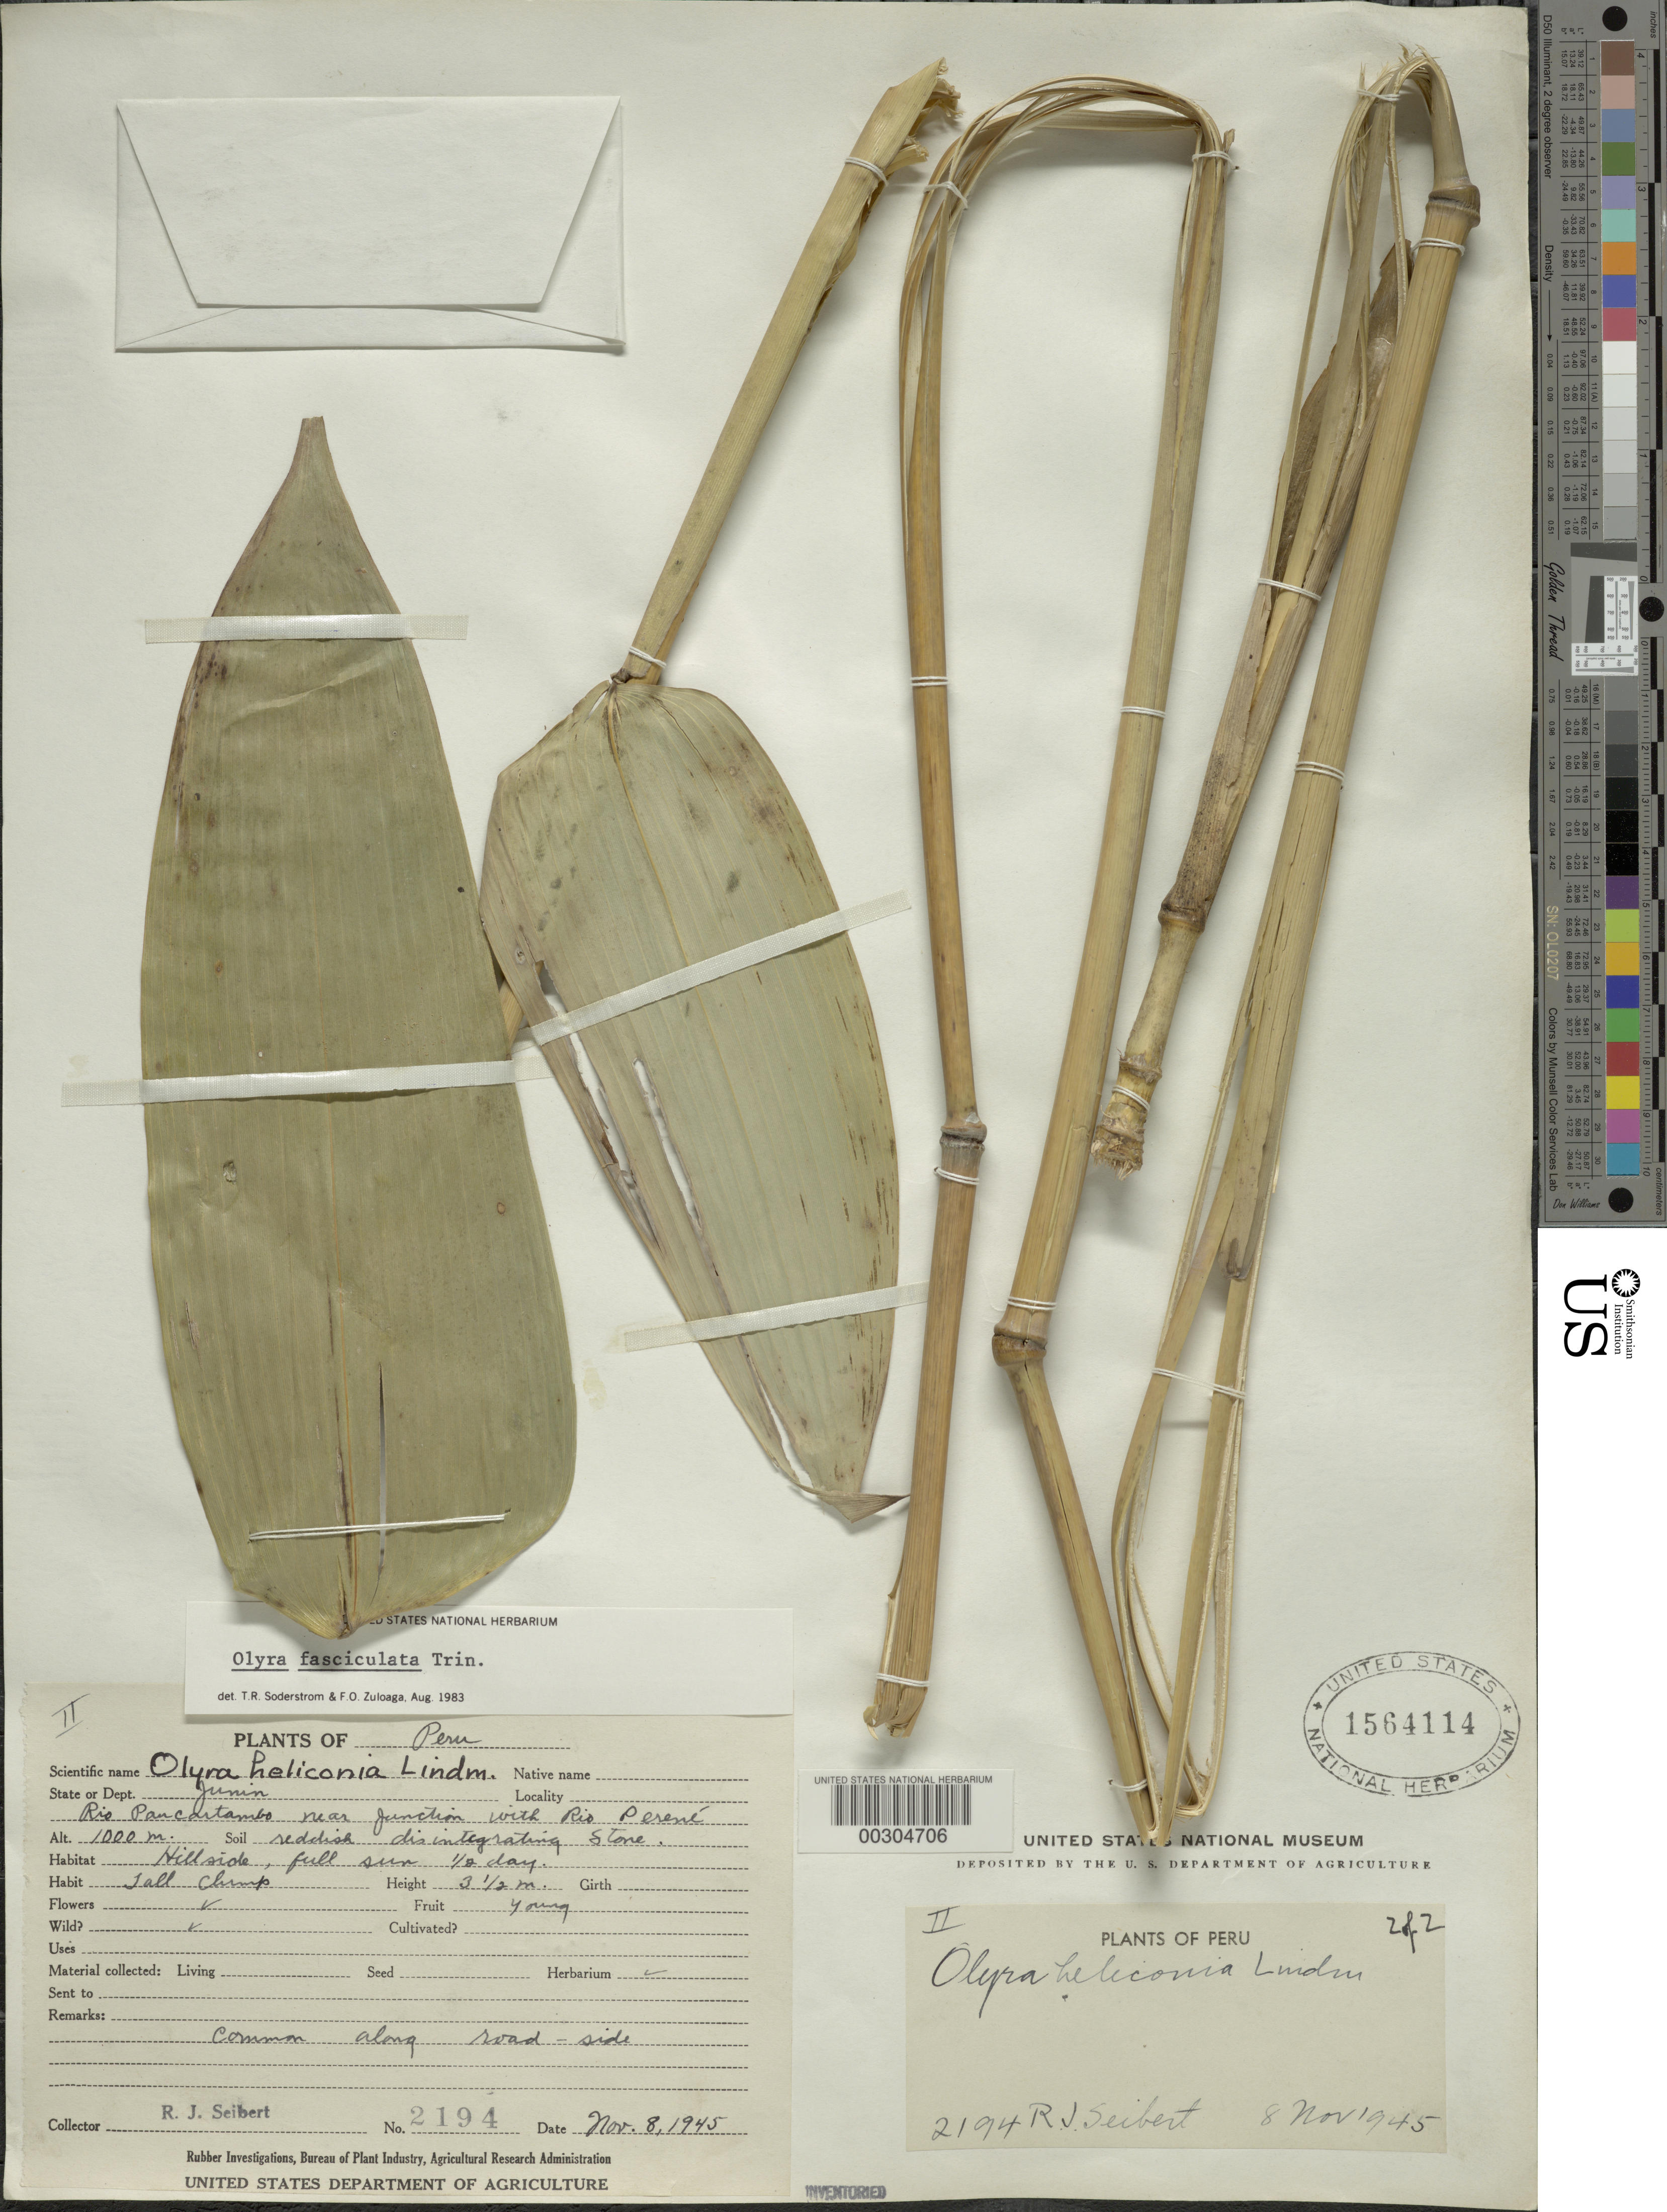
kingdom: Plantae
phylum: Tracheophyta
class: Liliopsida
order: Poales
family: Poaceae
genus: Olyra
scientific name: Olyra fasciculata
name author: Trin.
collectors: R. J. Seibert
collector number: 2194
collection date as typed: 08 Nov 1945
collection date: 1945-11-08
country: Peru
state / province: Junín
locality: Rio pan castambo, rio perene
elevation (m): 1000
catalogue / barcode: US 1564114